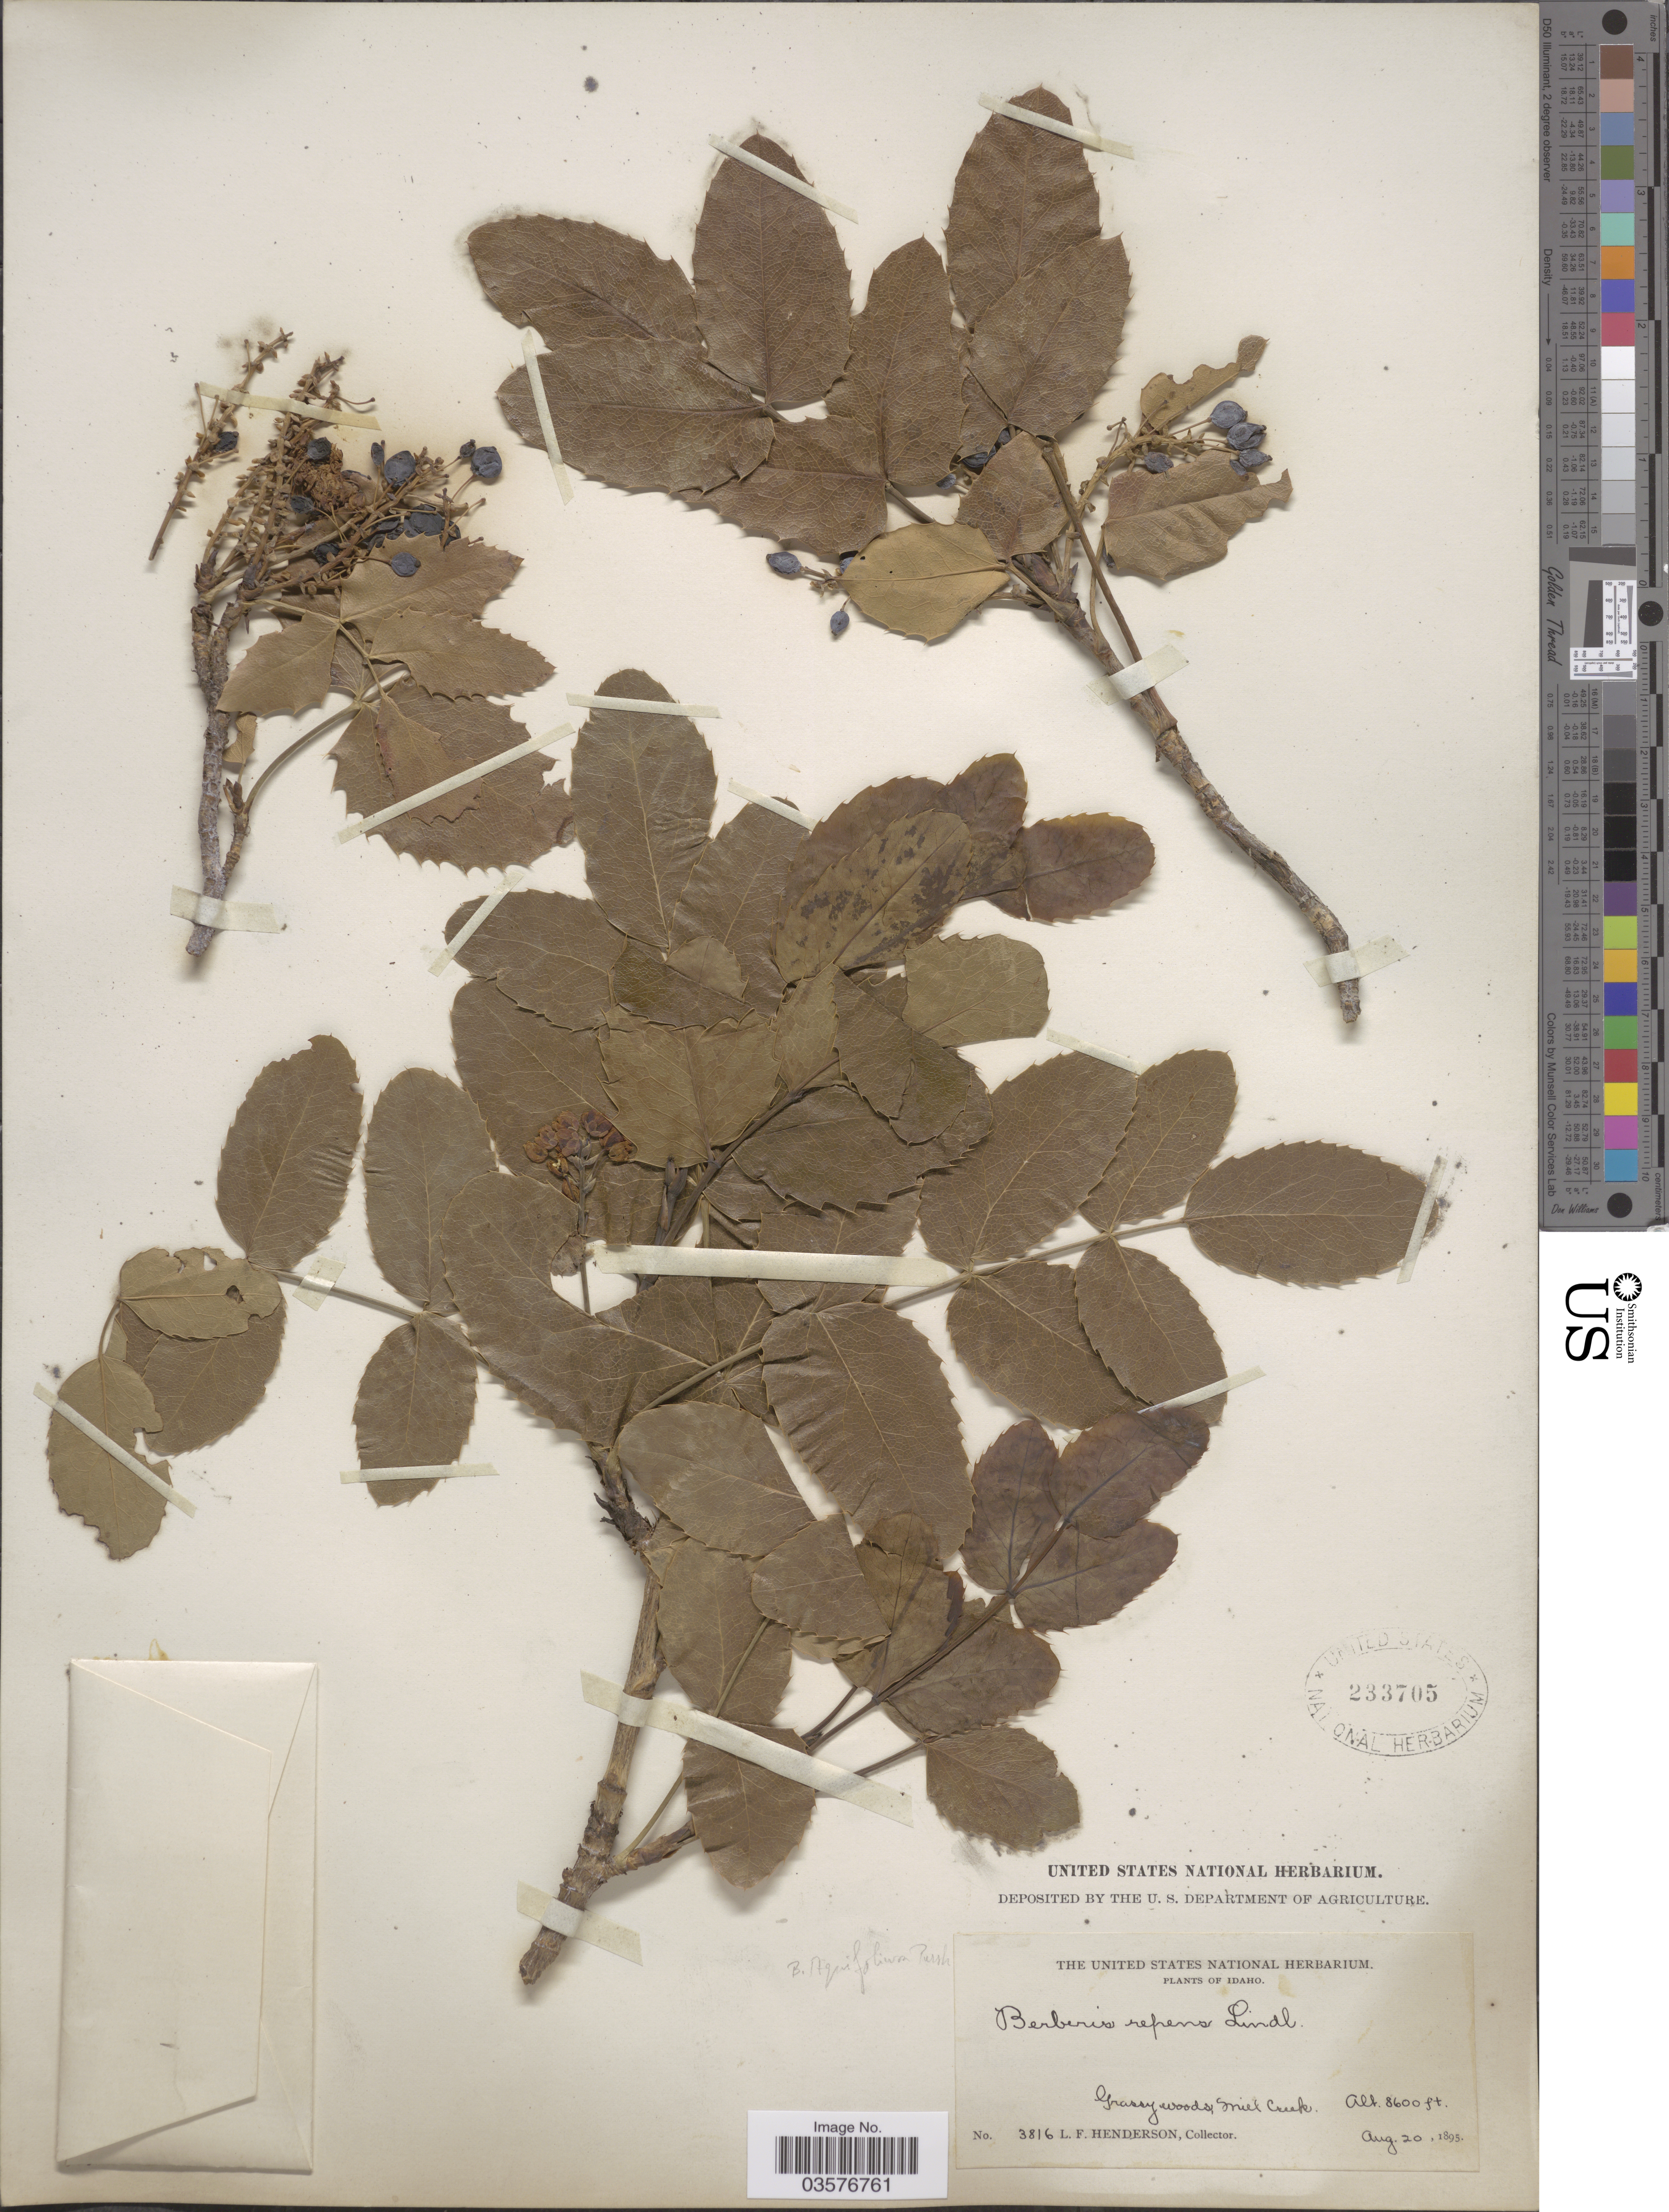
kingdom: Plantae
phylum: Tracheophyta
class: Magnoliopsida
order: Ranunculales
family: Berberidaceae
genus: Mahonia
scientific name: Mahonia repens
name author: (Lindl.) G. Don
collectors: L. Henderson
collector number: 3816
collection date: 1895-08-20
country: United States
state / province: Idaho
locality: Grassy woods, Mill Creek.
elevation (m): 2621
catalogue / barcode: US 233705